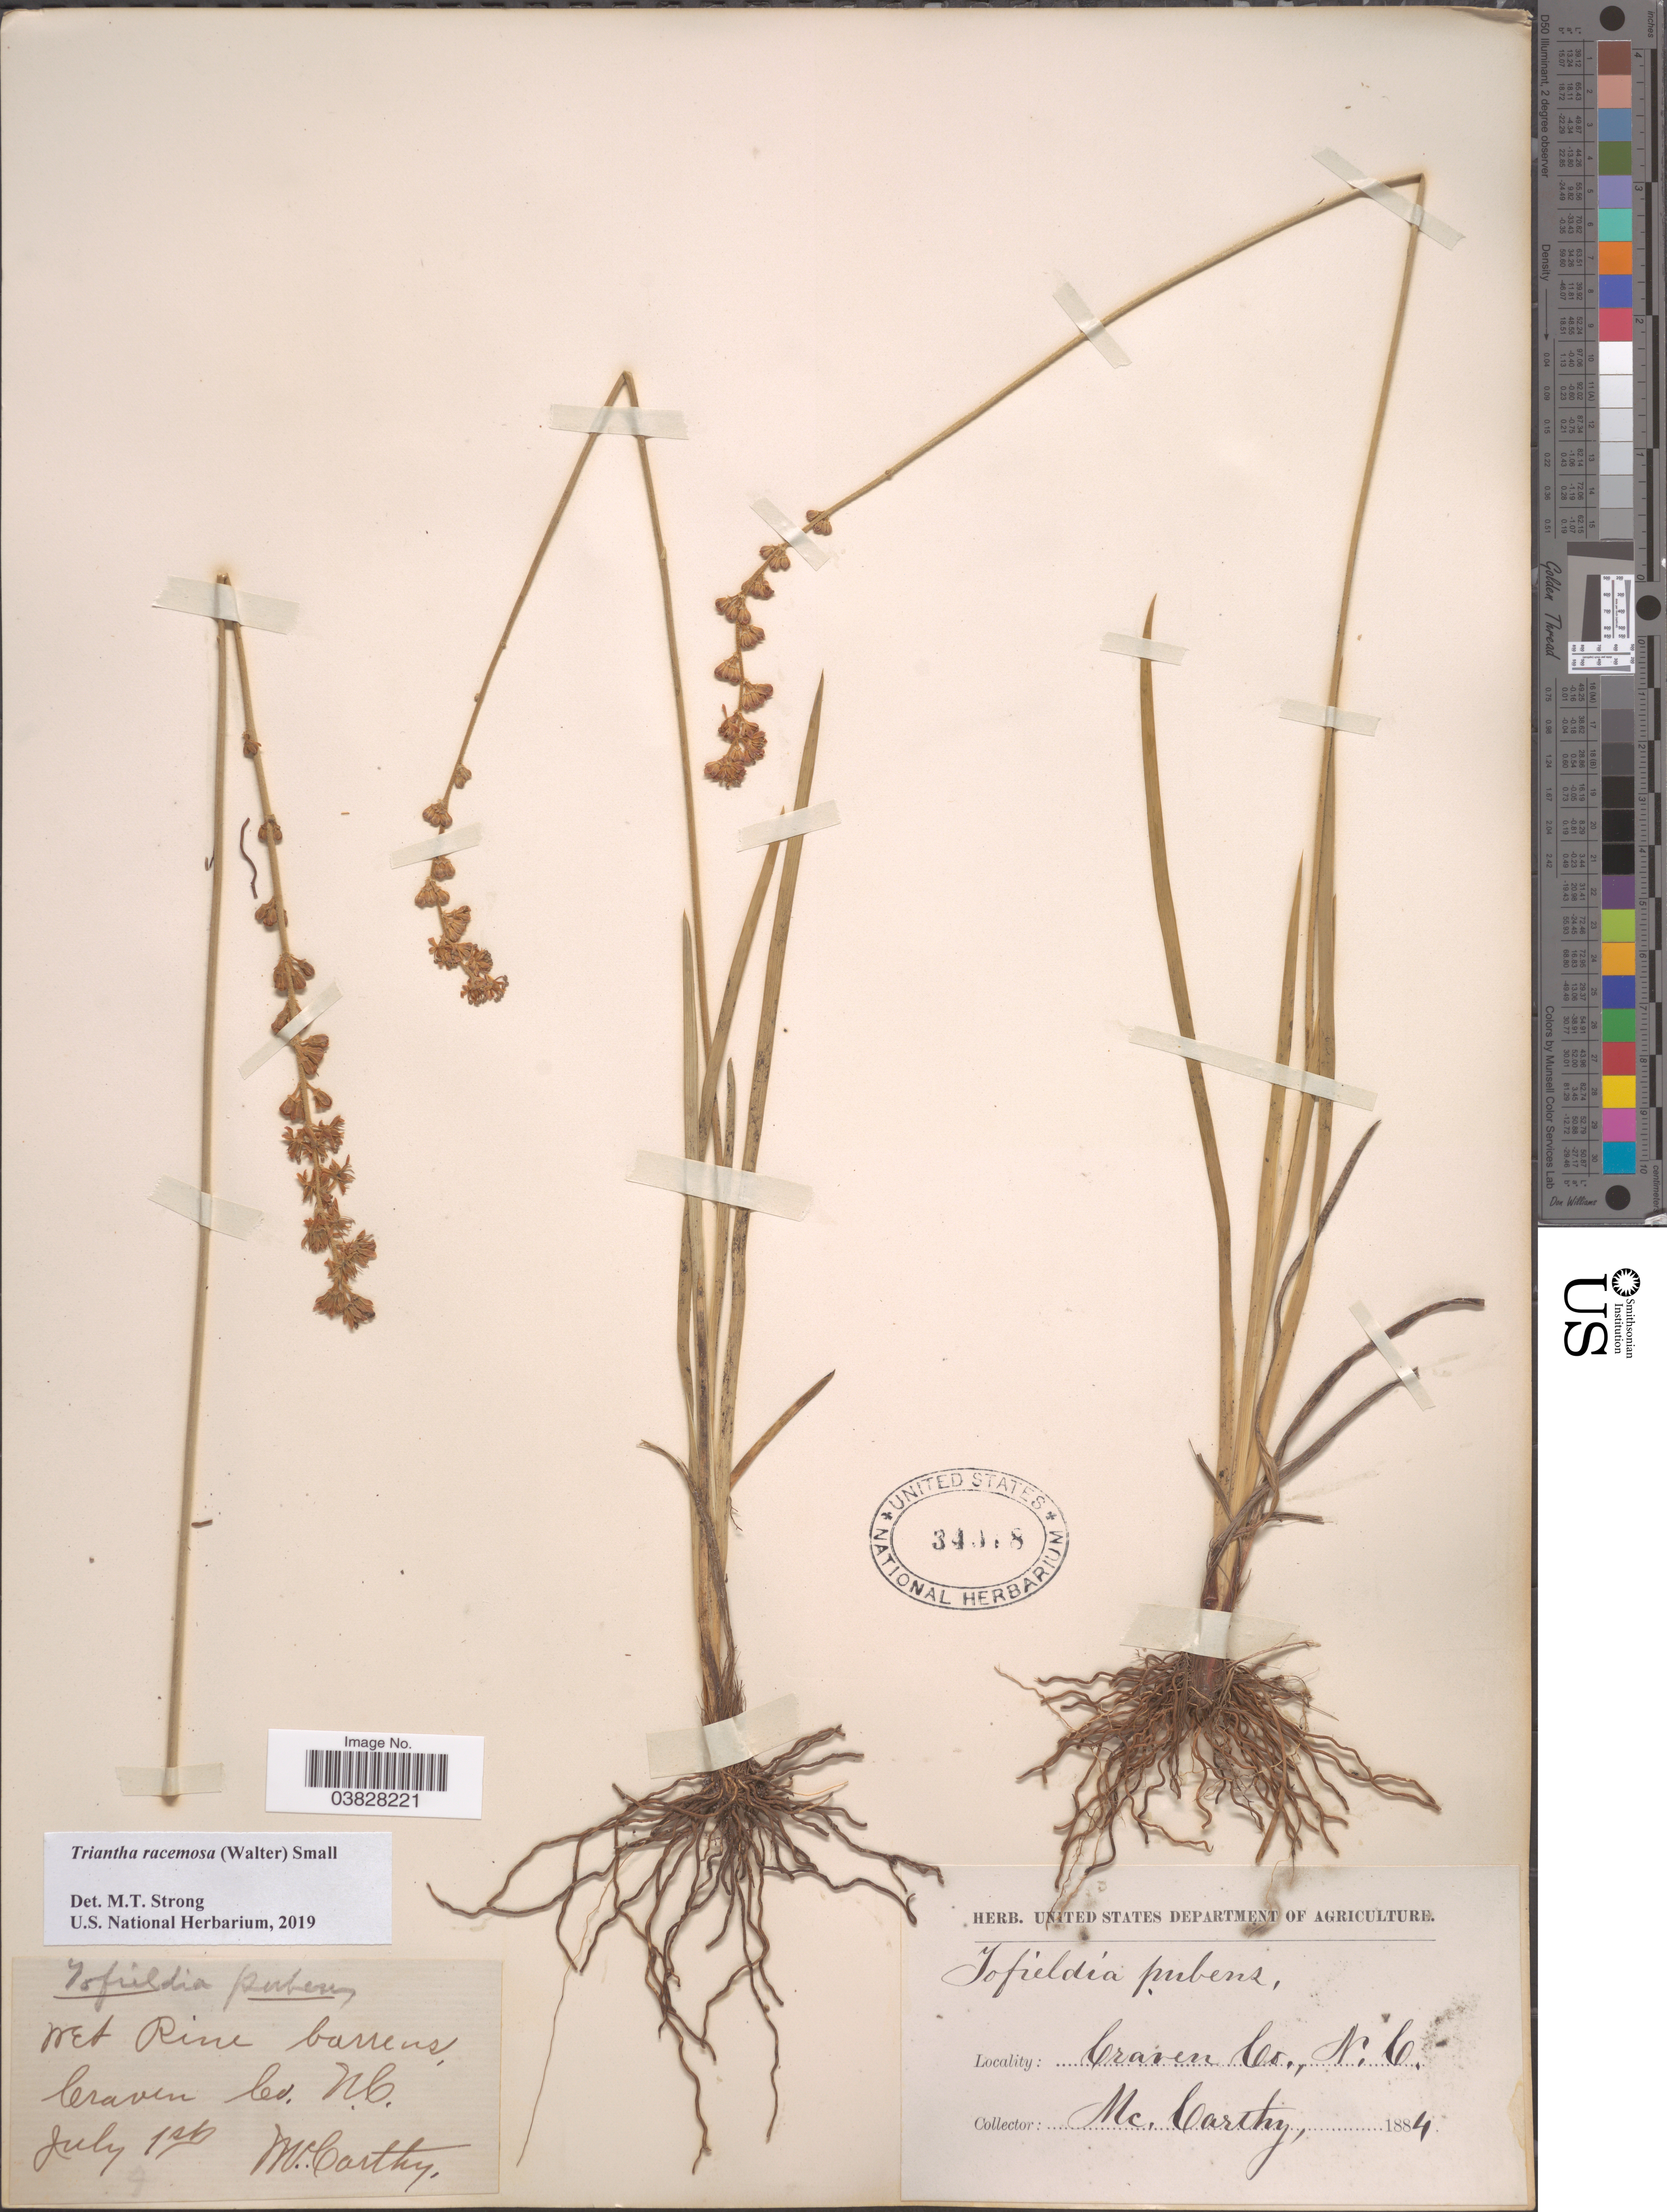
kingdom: Plantae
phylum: Tracheophyta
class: Liliopsida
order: Alismatales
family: Tofieldiaceae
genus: Triantha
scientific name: Triantha racemosa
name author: (Walter) Small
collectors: -- McCarthy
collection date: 1884-07-01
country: United States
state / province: North Carolina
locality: Craven Co.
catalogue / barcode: US 34018